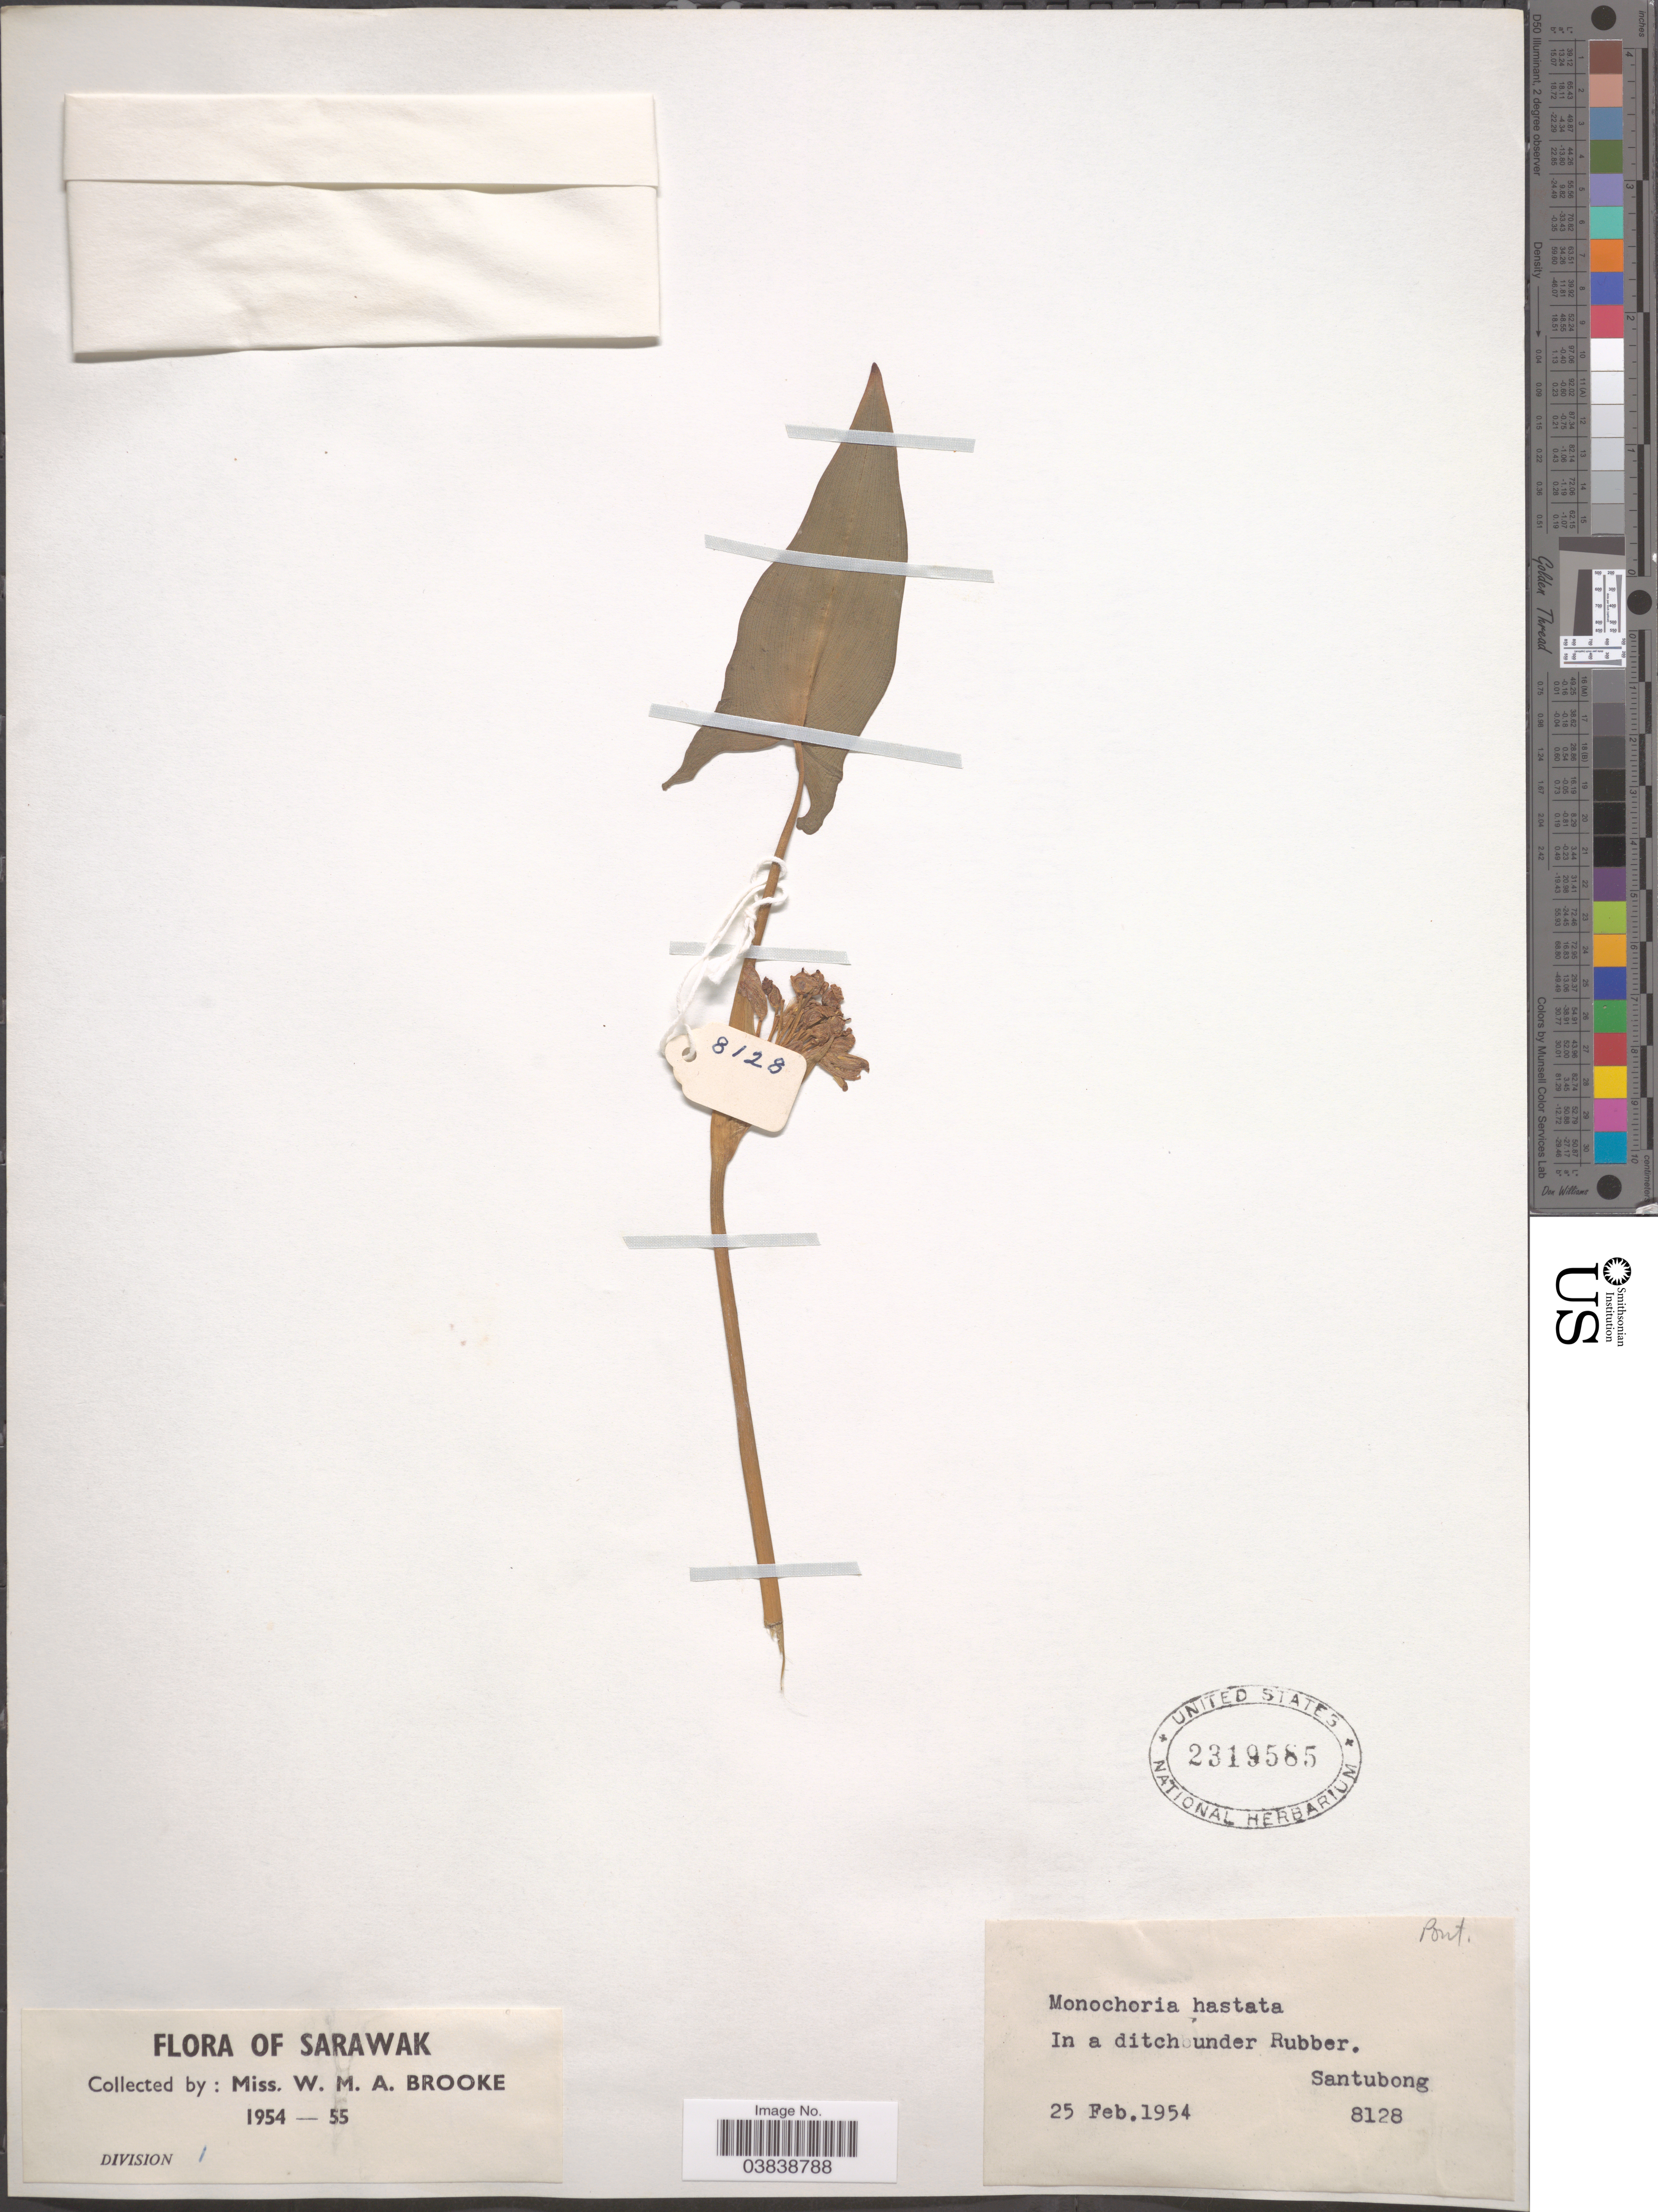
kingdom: Plantae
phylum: Tracheophyta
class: Liliopsida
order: Commelinales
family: Pontederiaceae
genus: Monochoria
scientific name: Monochoria hastata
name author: (L.) Solms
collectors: W. Brooke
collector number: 8128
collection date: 1954-02-25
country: Malaysia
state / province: Sarawak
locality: In a ditch under Rubber. Santubong.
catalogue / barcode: US 2319585